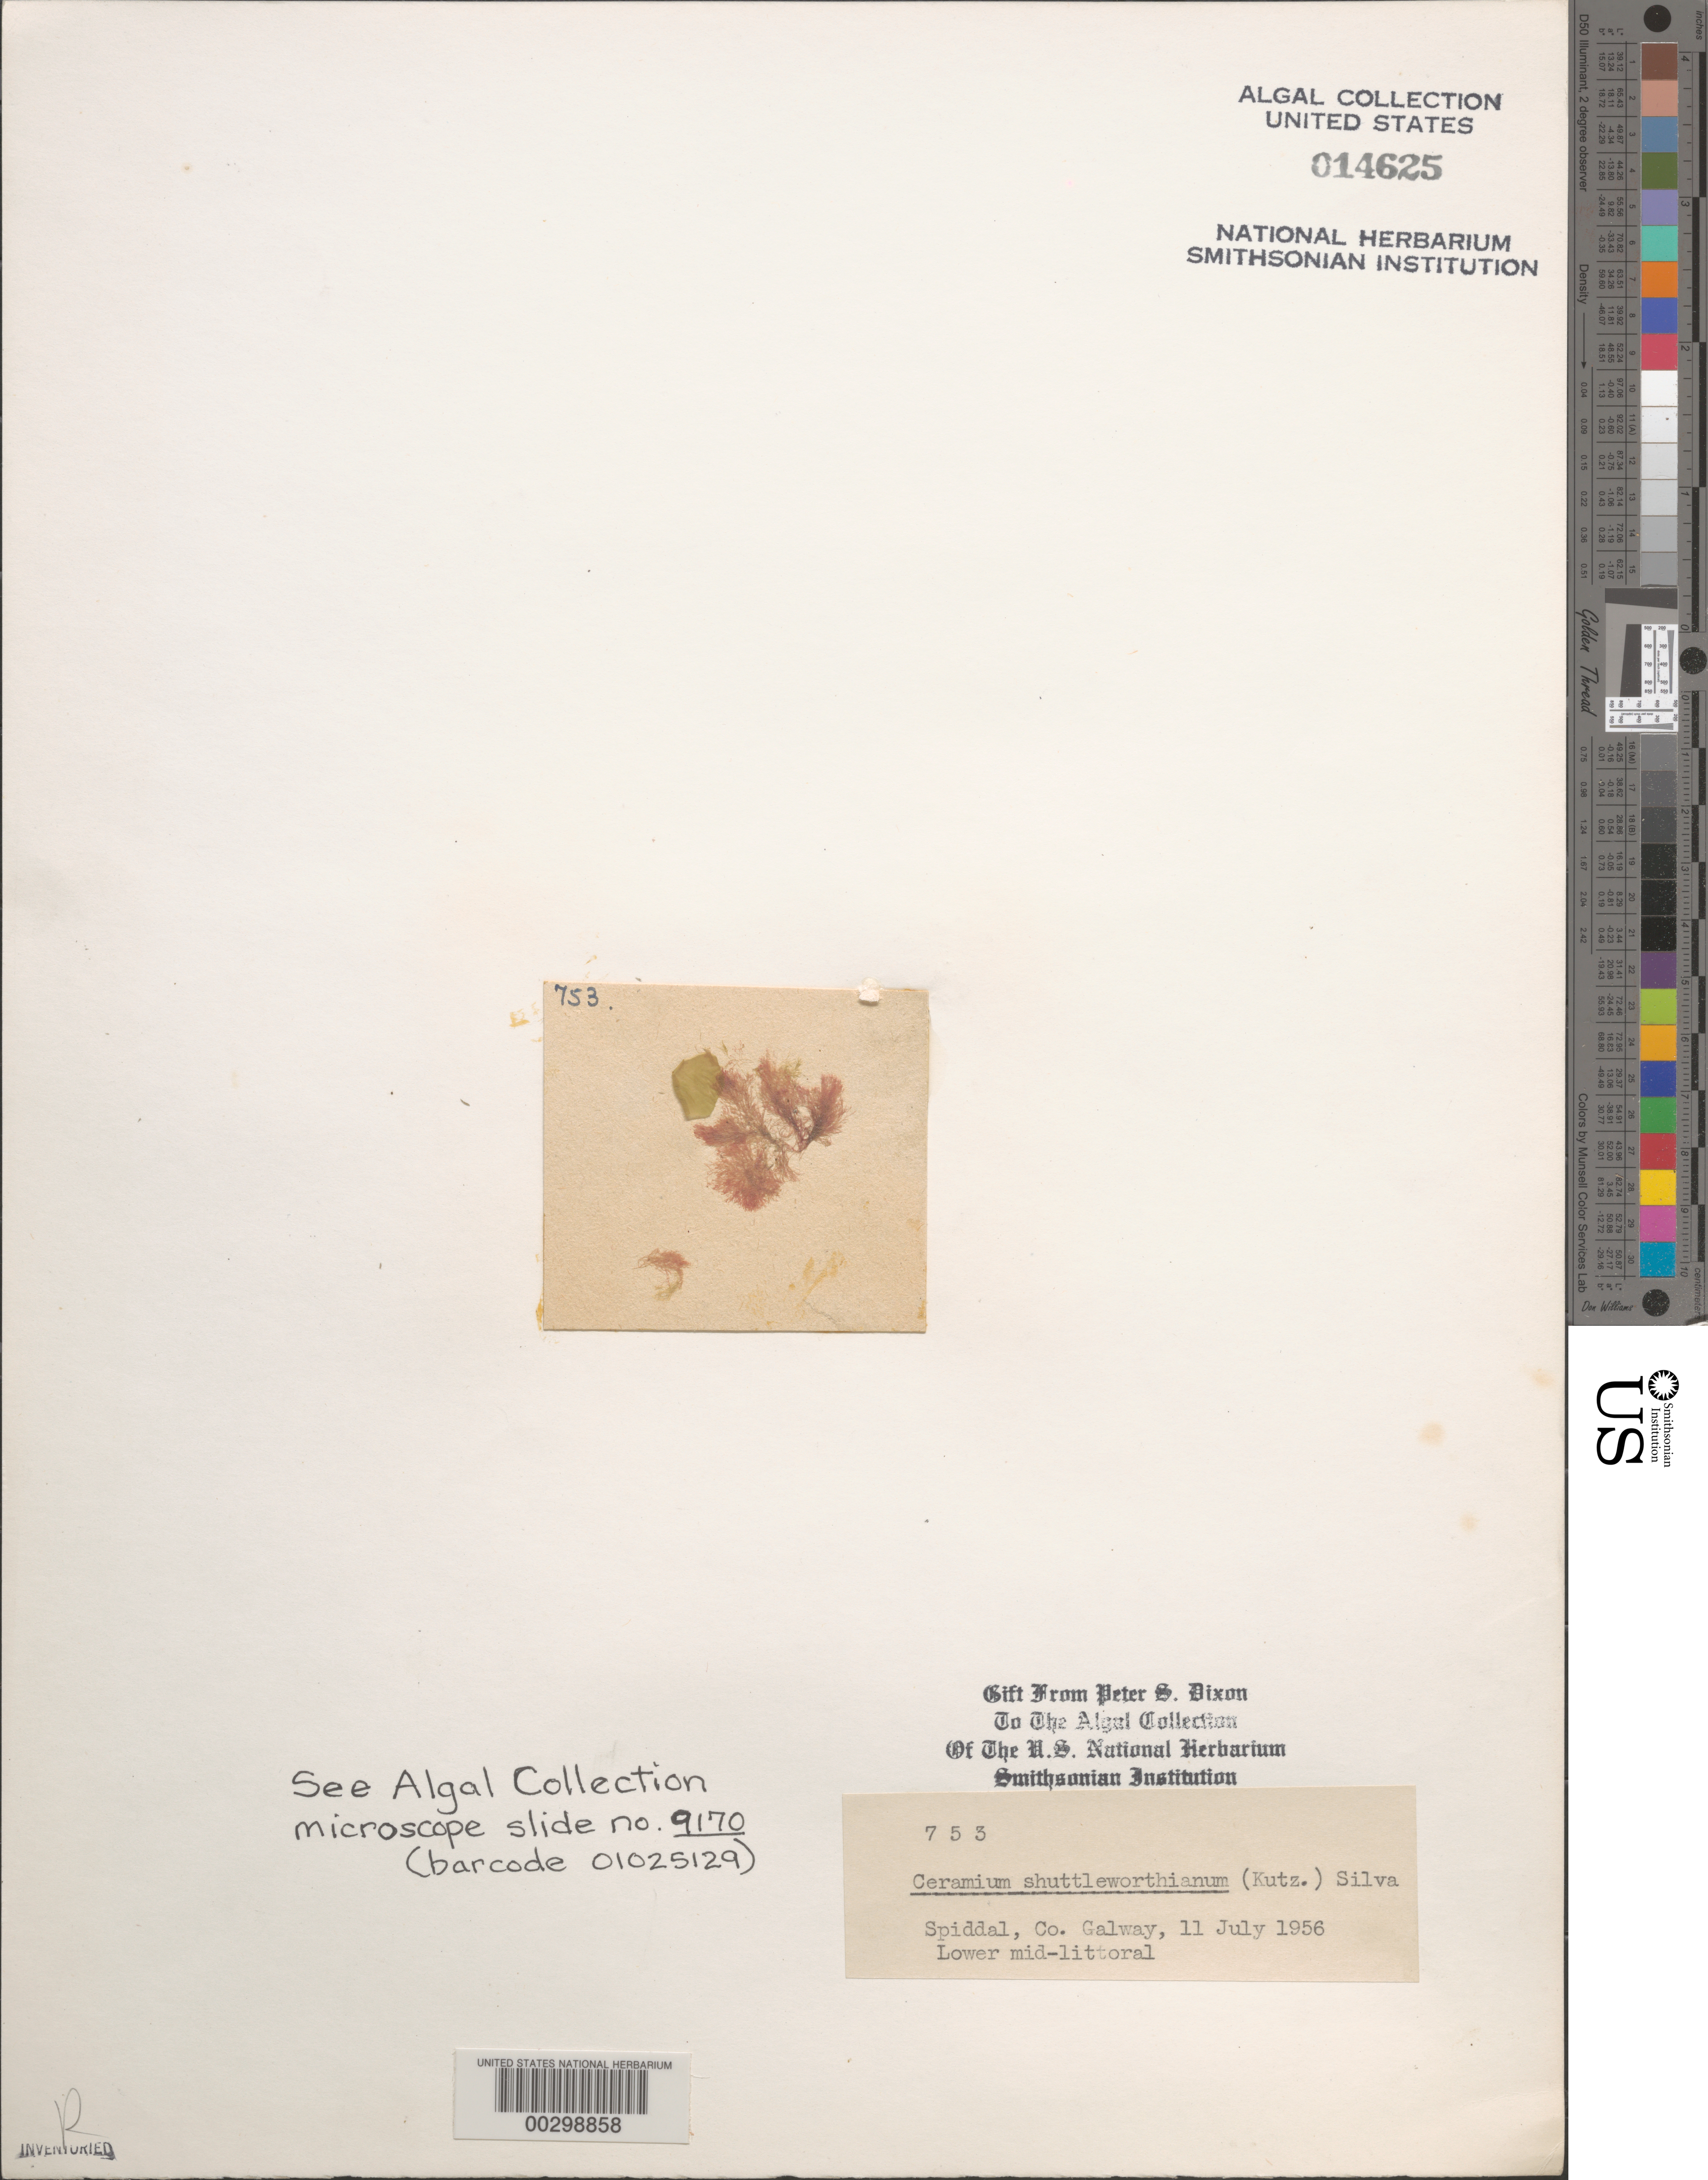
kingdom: Plantae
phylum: Rhodophyta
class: Florideophyceae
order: Ceramiales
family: Ceramiaceae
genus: Ceramium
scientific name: Ceramium shuttleworthianum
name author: (Kütz.) Rabenh.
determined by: Dixon, P. S.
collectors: P. S. Dixon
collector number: PSD 753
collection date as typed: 11 Jul 1956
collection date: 1956-07-11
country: Ireland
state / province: Connaught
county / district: Galway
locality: Spiddal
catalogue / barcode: US 14625